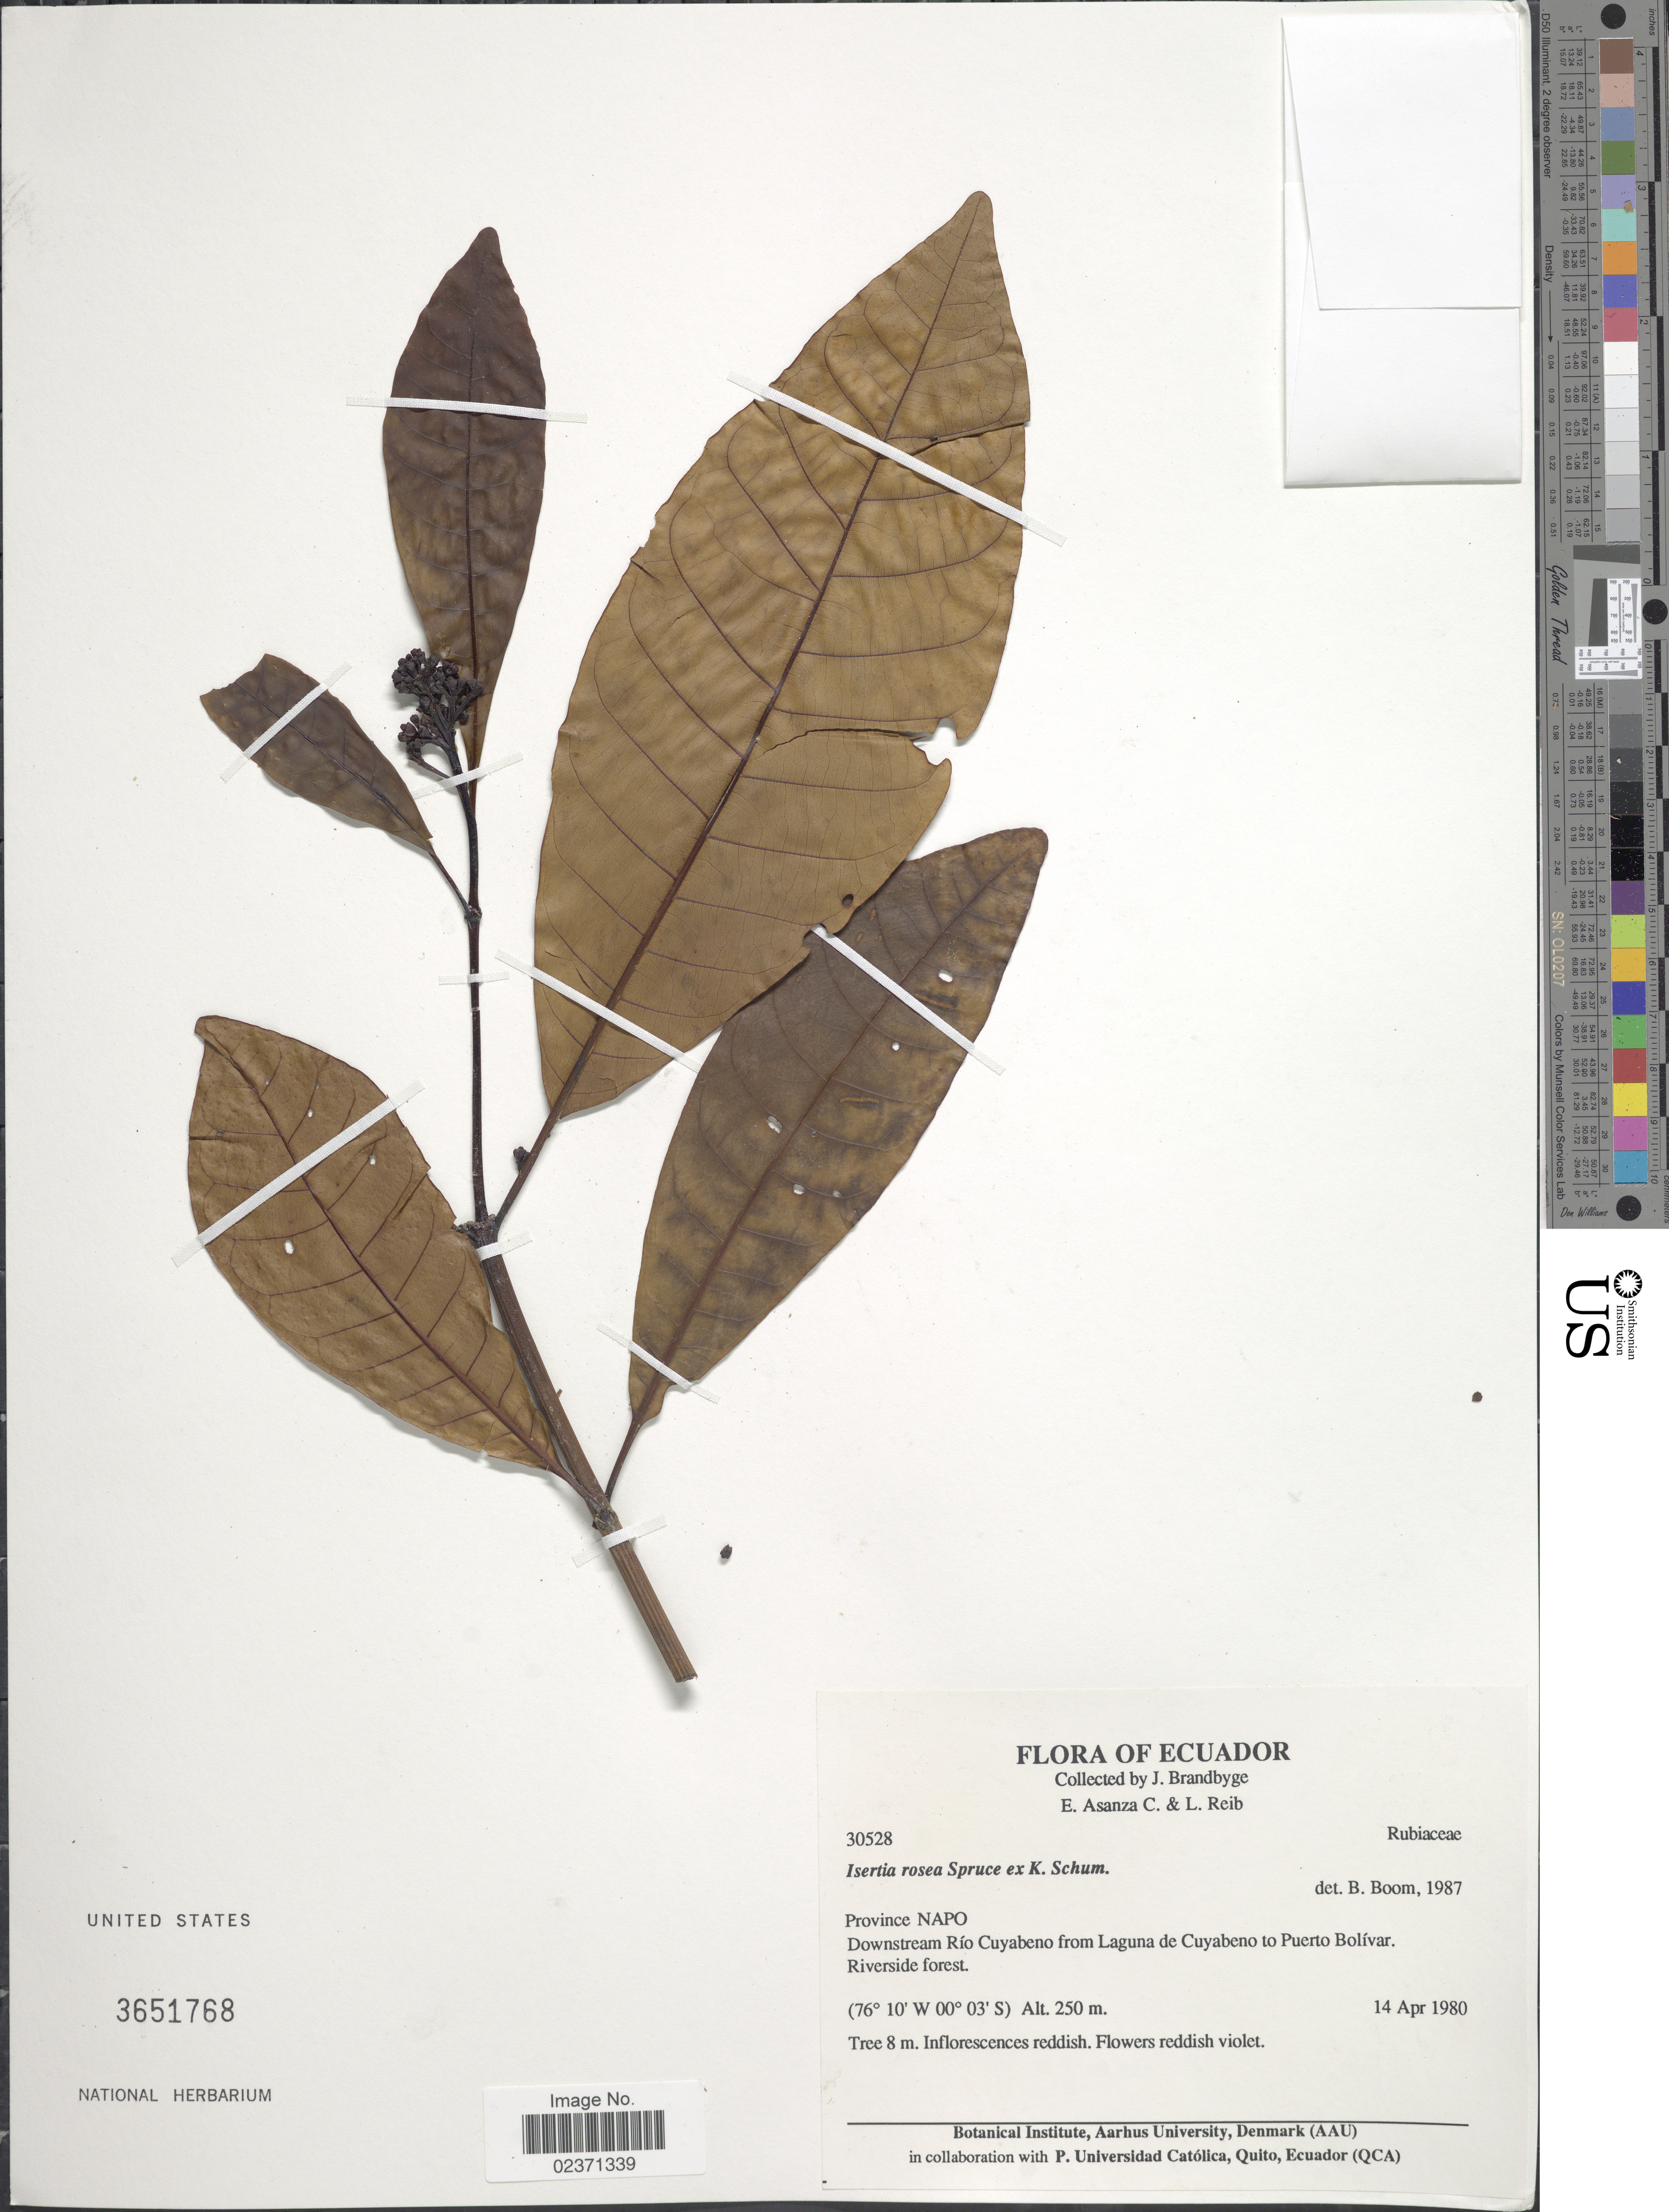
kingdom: Plantae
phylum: Tracheophyta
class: Magnoliopsida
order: Gentianales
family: Rubiaceae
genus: Isertia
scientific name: Isertia rosea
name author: Spruce ex K. Schum.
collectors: J. Brandbyge, E. Asanza C. & L. Reib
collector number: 30528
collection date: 1980-04-14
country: Ecuador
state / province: Napo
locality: Province Napo. Downstream Rio Cuyabeno from Laguna de Cuyabeno to Puerto Bolivar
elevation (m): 250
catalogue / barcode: US 3651768